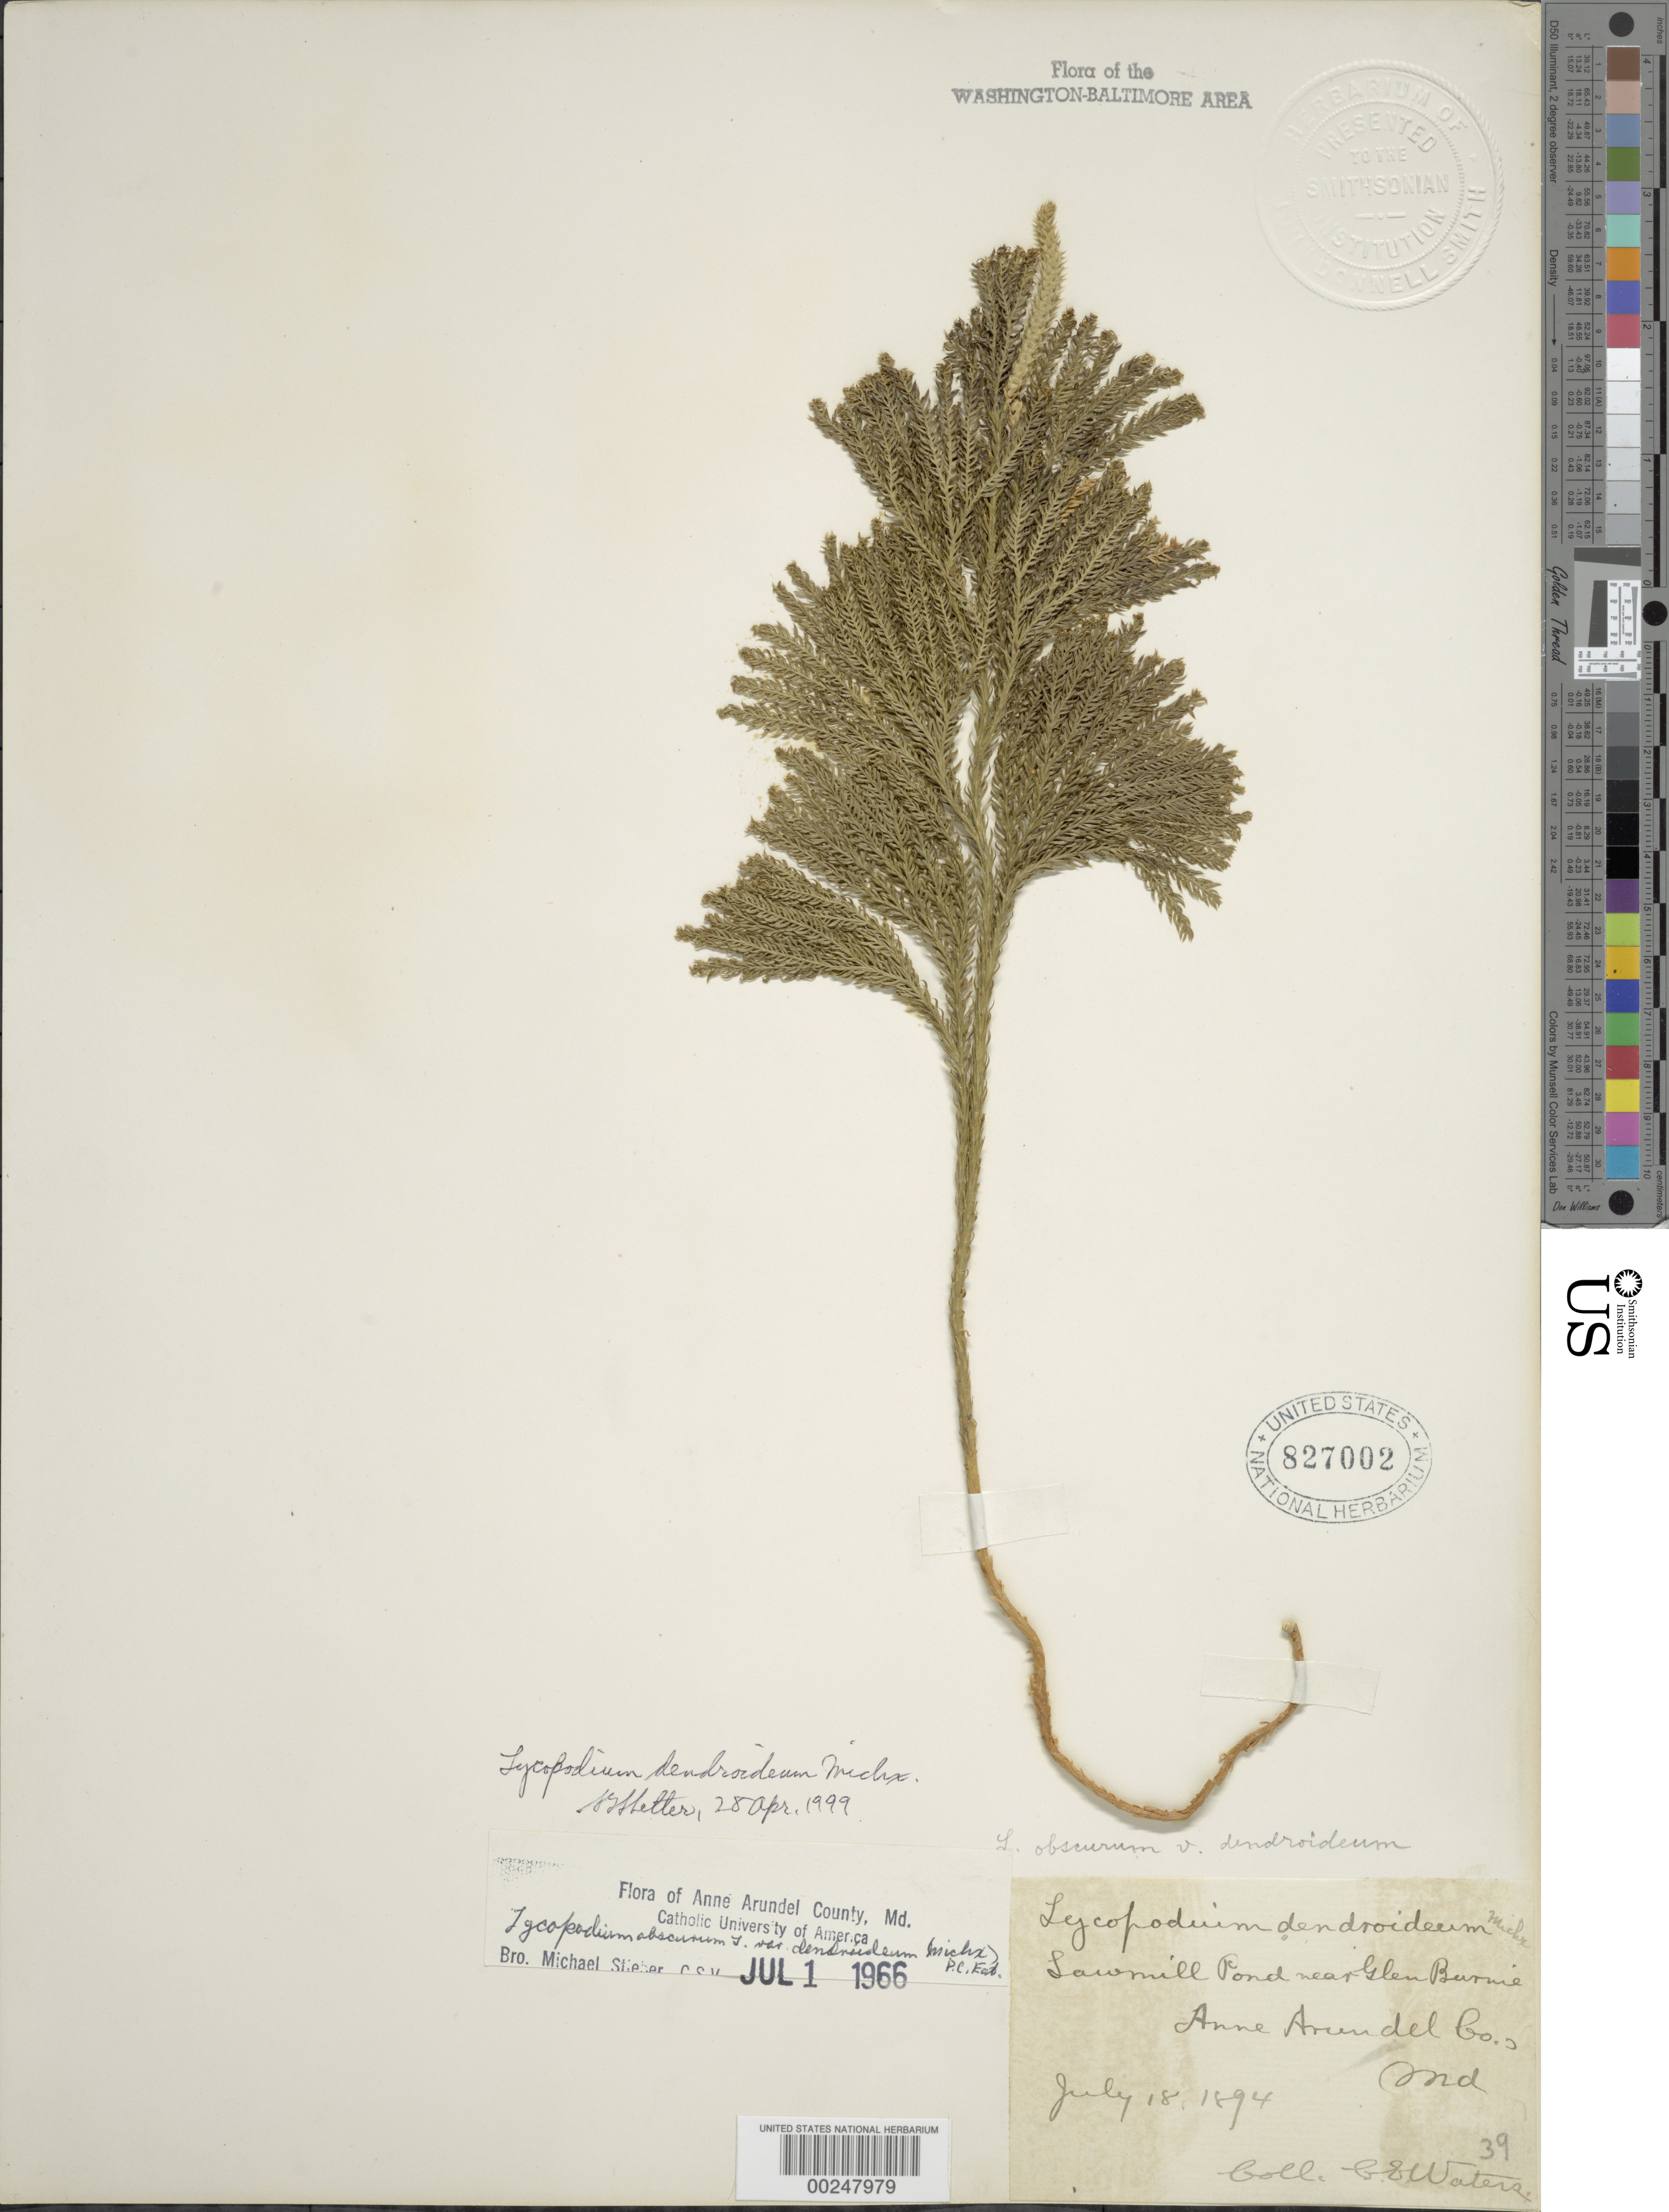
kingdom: Plantae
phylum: Tracheophyta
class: Lycopodiopsida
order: Lycopodiales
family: Lycopodiaceae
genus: Dendrolycopodium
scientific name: Dendrolycopodium dendroideum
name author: (Michx.) A. Haines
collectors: C. Waters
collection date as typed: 18 Jul 1894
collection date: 1894-07-18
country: United States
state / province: Maryland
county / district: Anne Arundel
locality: Sawmill Pond, near Glenn Burnie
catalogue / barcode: US 827002